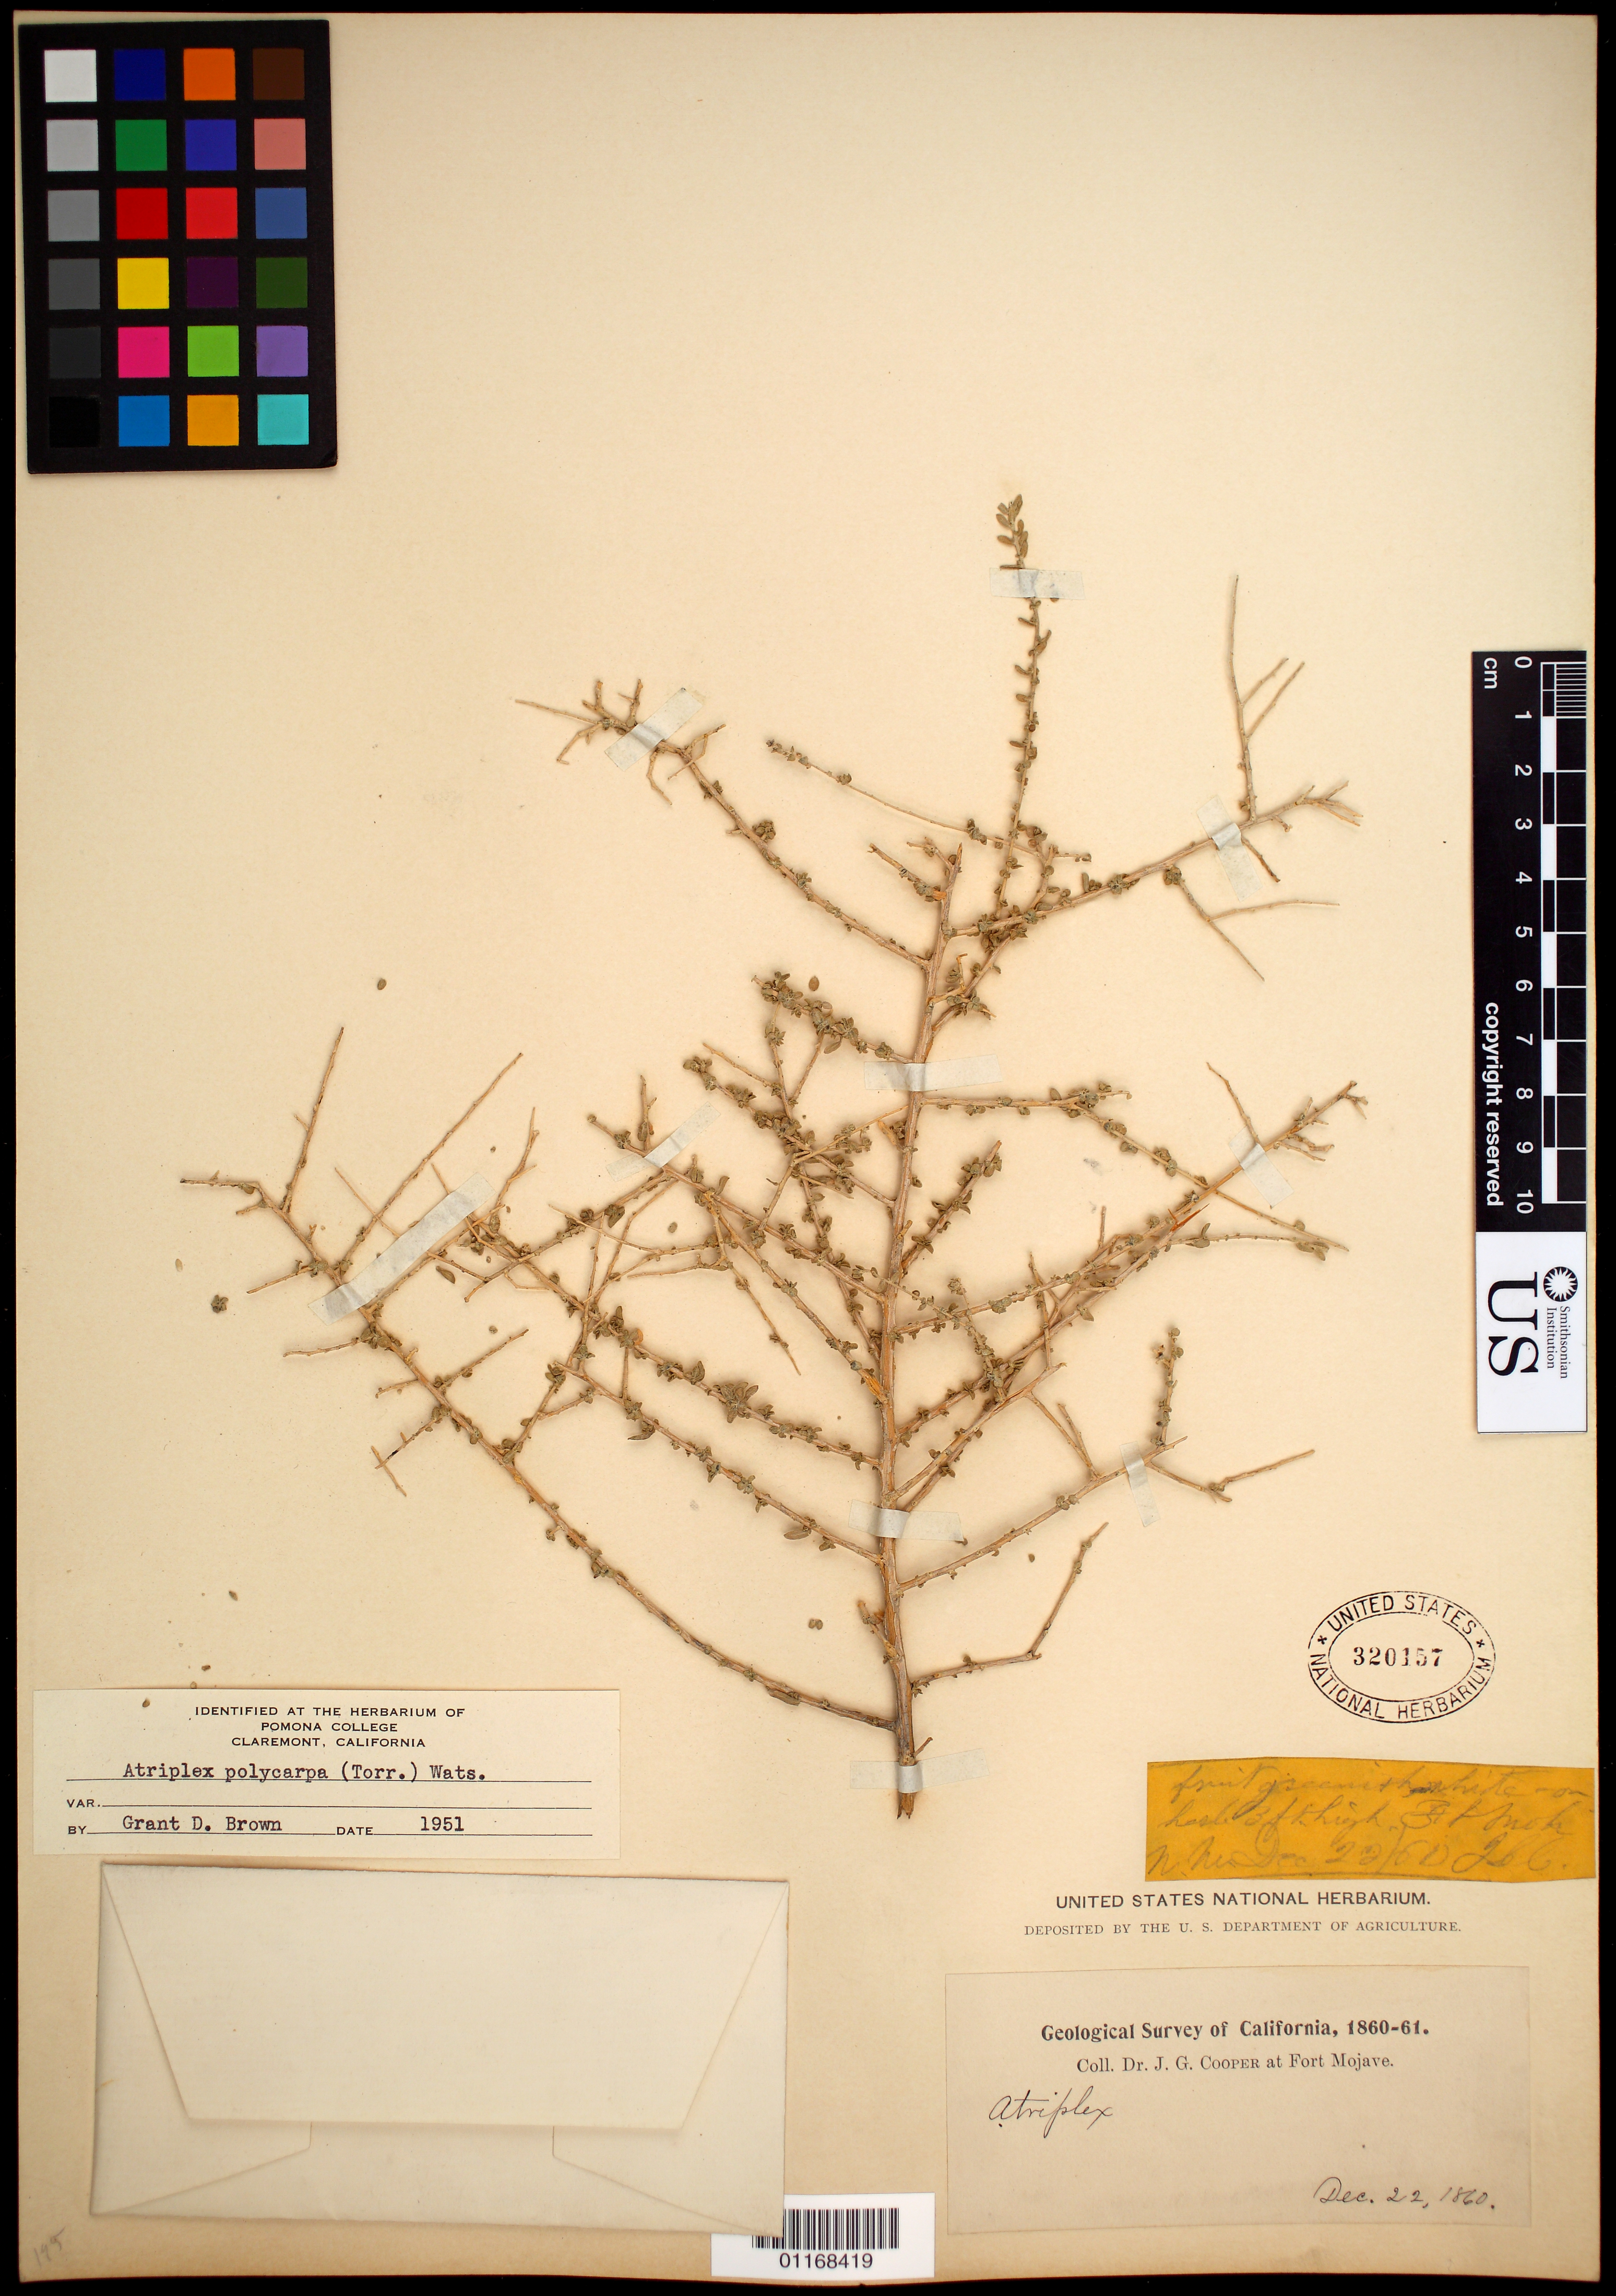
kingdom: Plantae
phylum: Tracheophyta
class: Magnoliopsida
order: Caryophyllales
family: Amaranthaceae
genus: Atriplex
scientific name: Atriplex polycarpa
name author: (Torr.) S. Watson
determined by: Brown, G. D.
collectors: J. G. Cooper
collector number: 274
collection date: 1860-12-22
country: United States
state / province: California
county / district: San Bernardino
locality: At Fort Mojave.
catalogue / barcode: US 320157